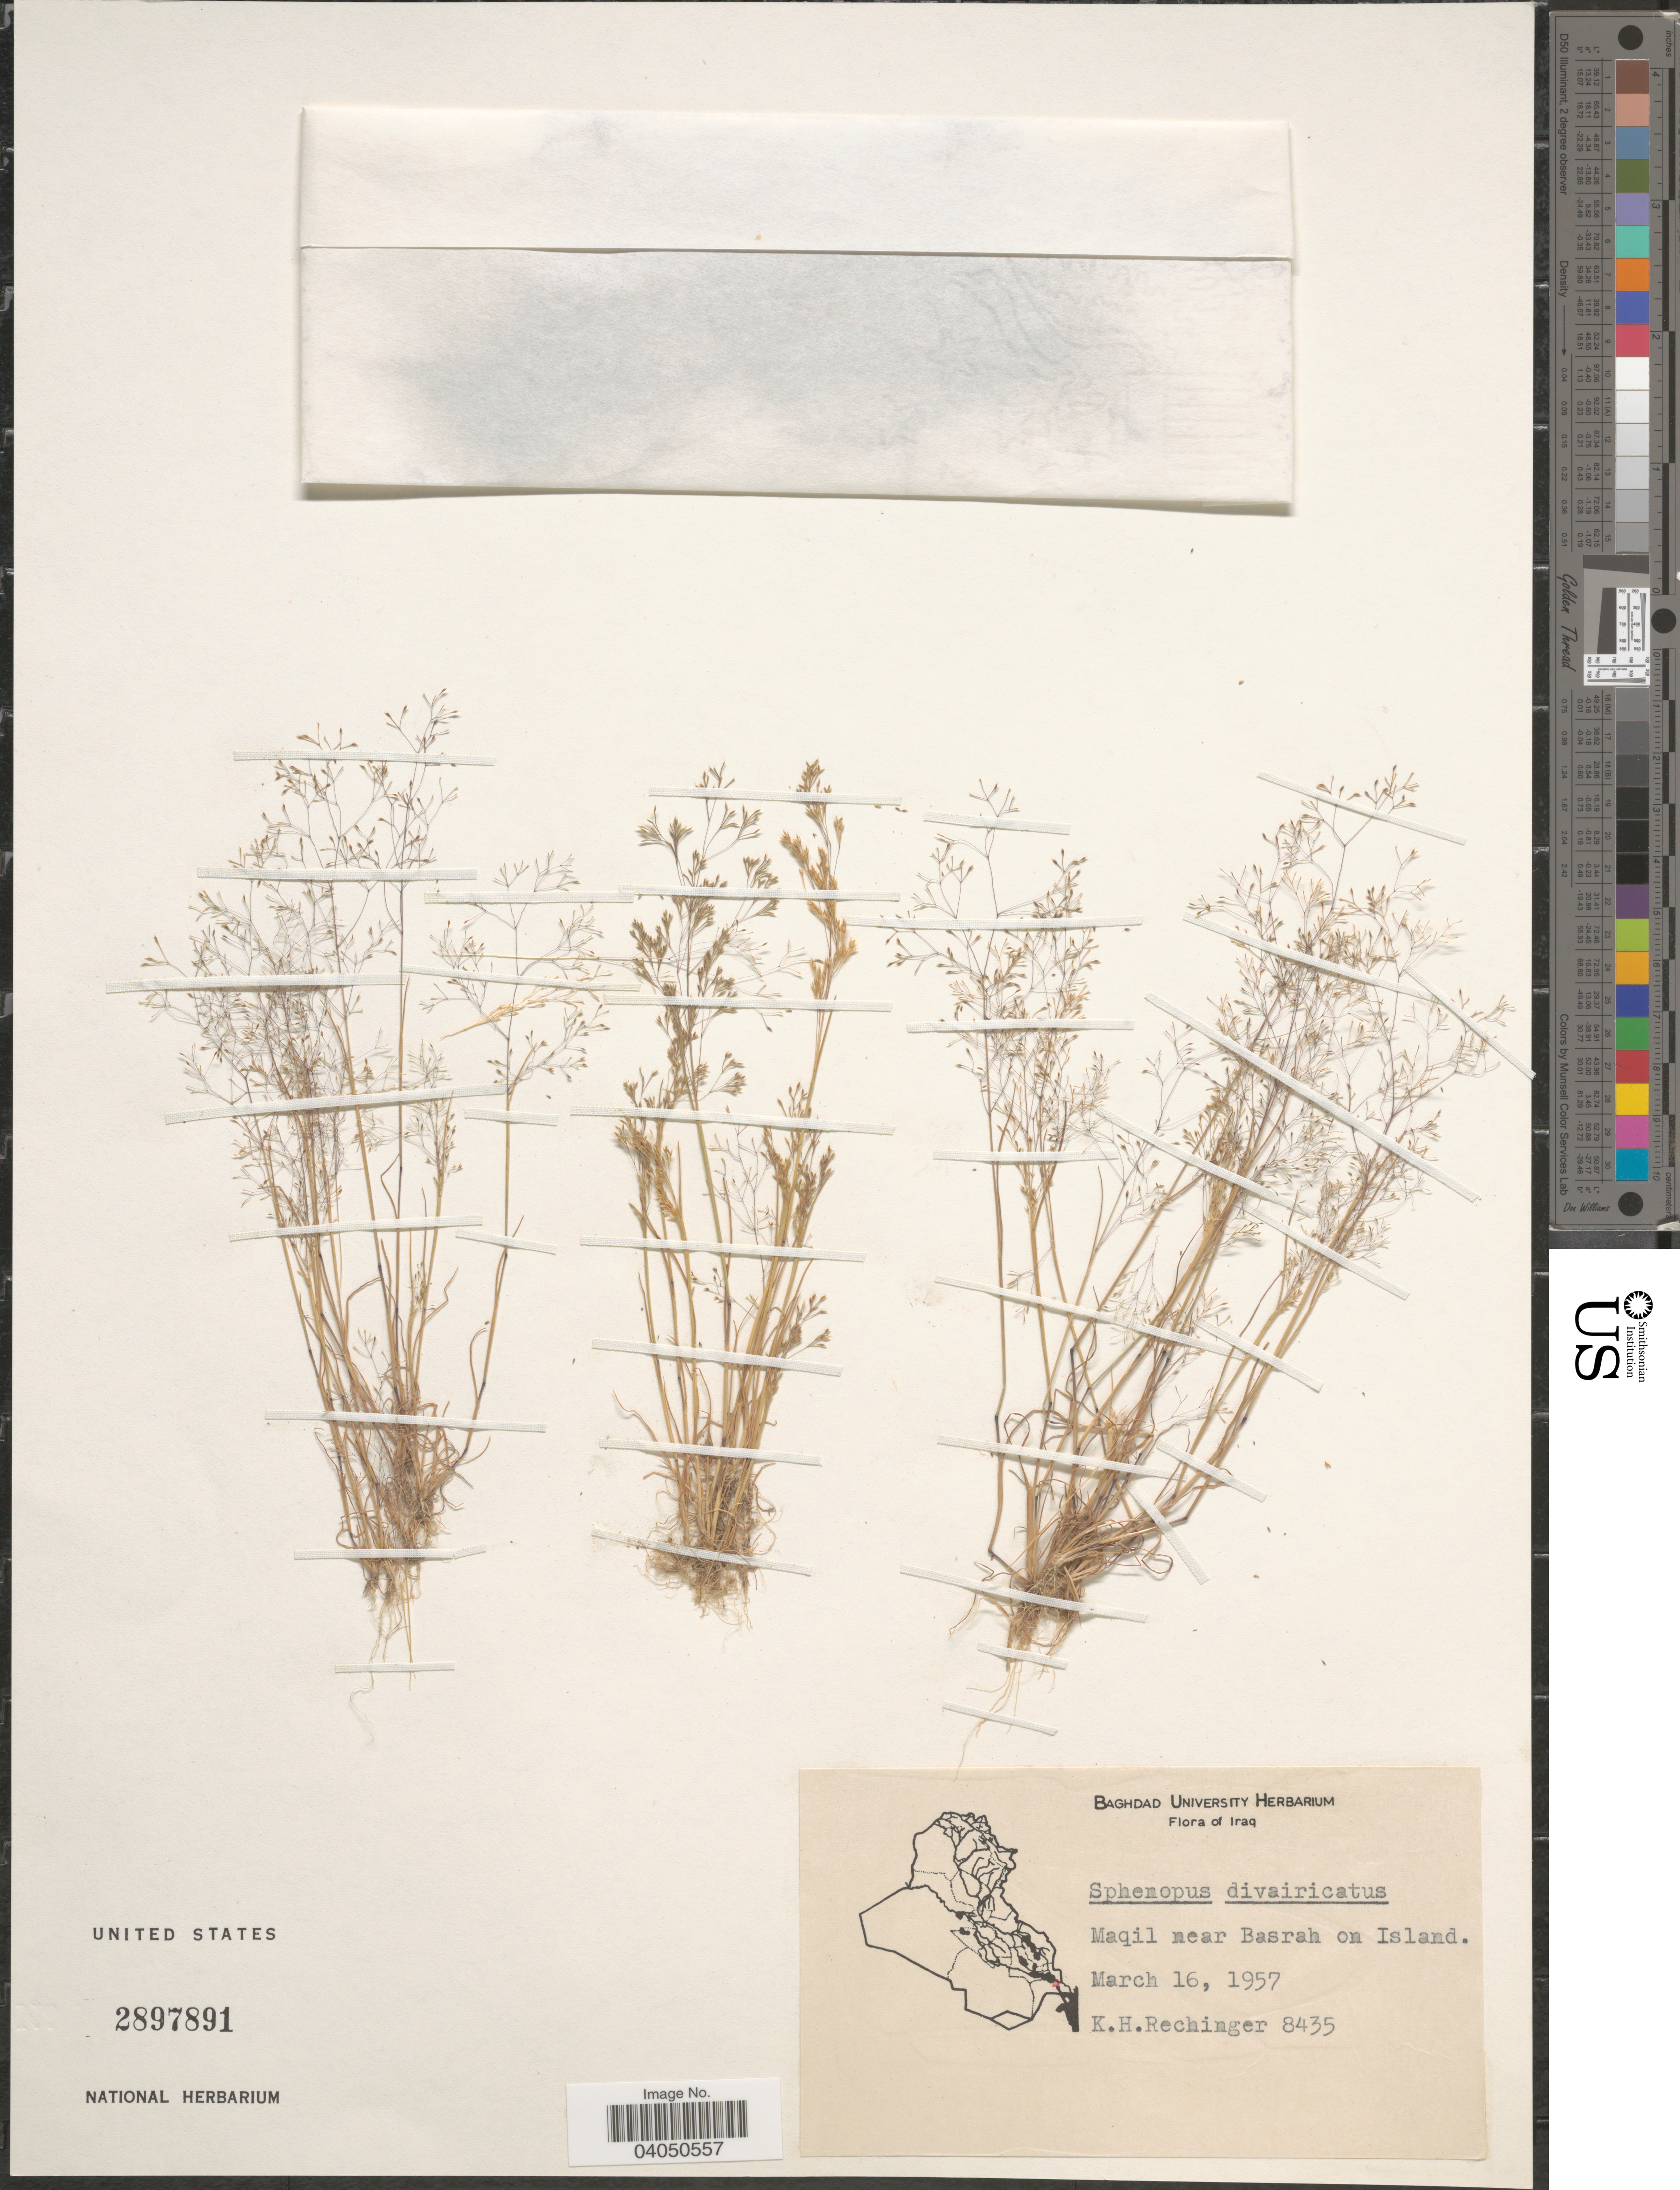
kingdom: Plantae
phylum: Tracheophyta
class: Liliopsida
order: Poales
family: Poaceae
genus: Sphenopus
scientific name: Sphenopus divaricatus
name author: (Gouan) Rchb.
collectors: K. H. Rechinger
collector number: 8435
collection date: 1957-03-16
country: Iraq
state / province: Al Basrah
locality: Maqil near Basrah on Island.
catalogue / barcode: US 2897891